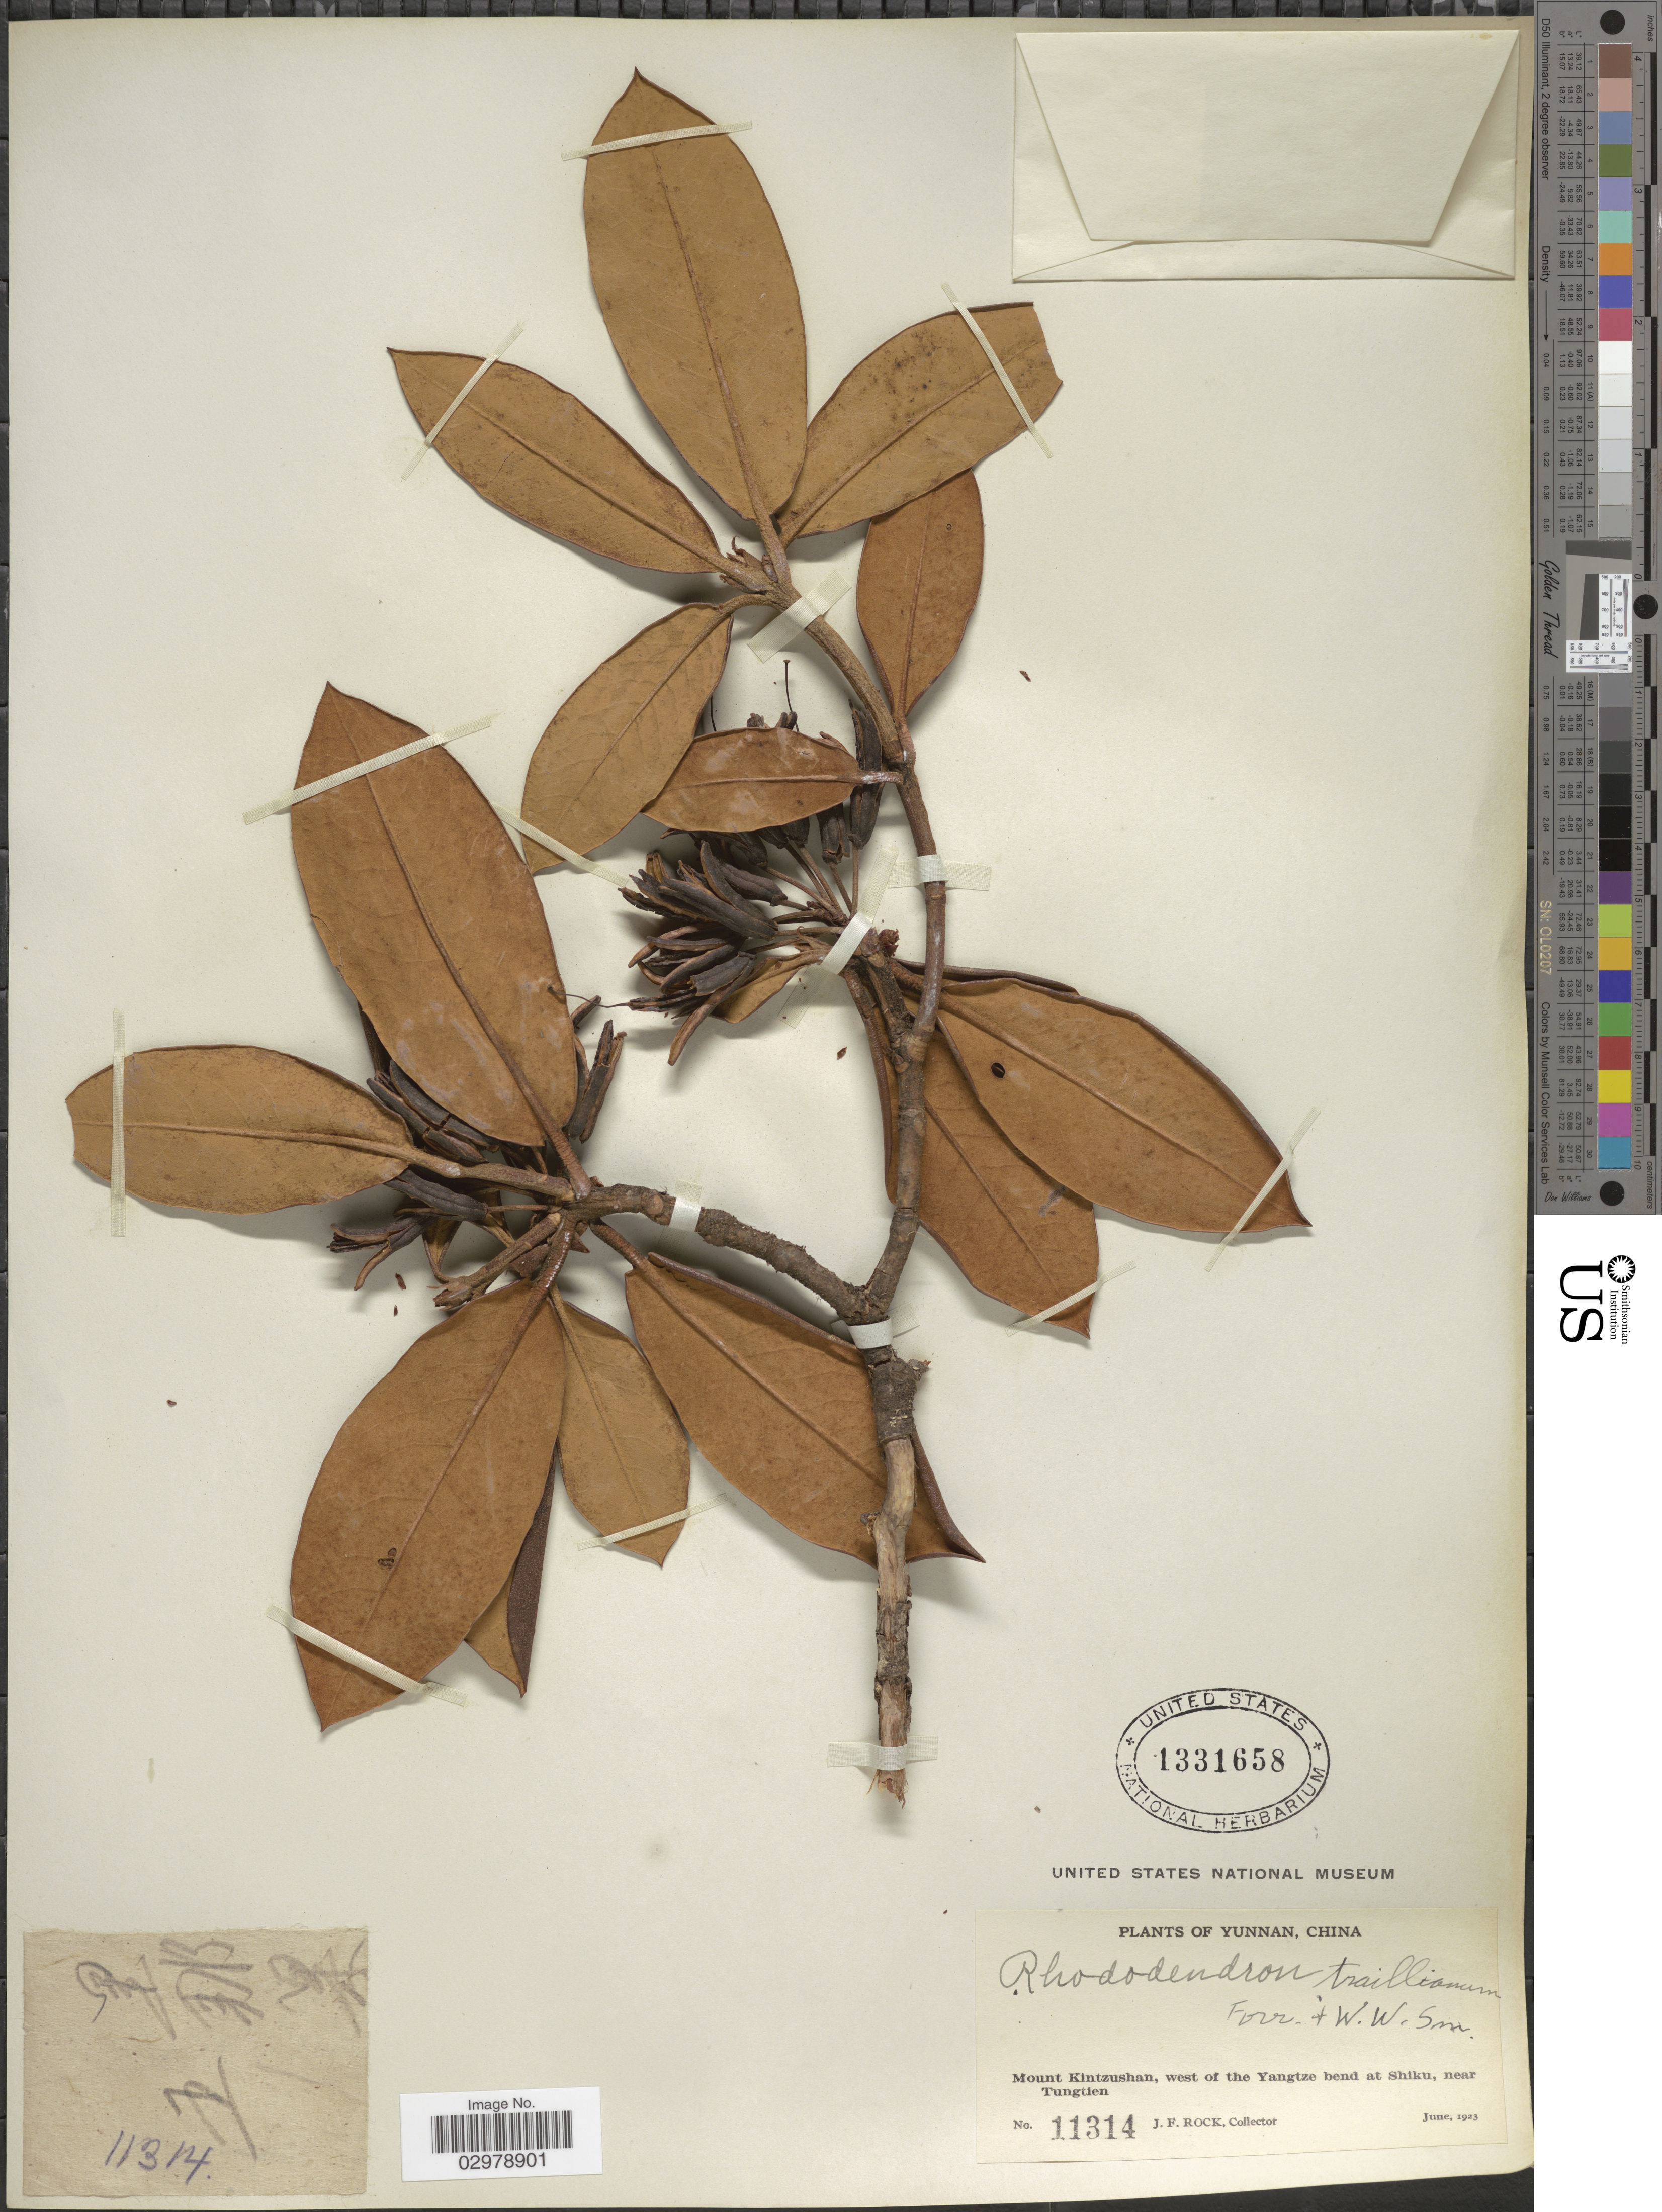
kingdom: Plantae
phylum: Tracheophyta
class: Magnoliopsida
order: Ericales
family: Ericaceae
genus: Rhododendron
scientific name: Rhododendron traillianum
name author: Forrest & W.W. Sm.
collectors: J. Rock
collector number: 11314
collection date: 1923-06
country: China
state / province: Yunnan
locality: Mount Kintzushan, west of the Yangtze bend at Shiku, near Tungtien.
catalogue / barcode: US 1331658